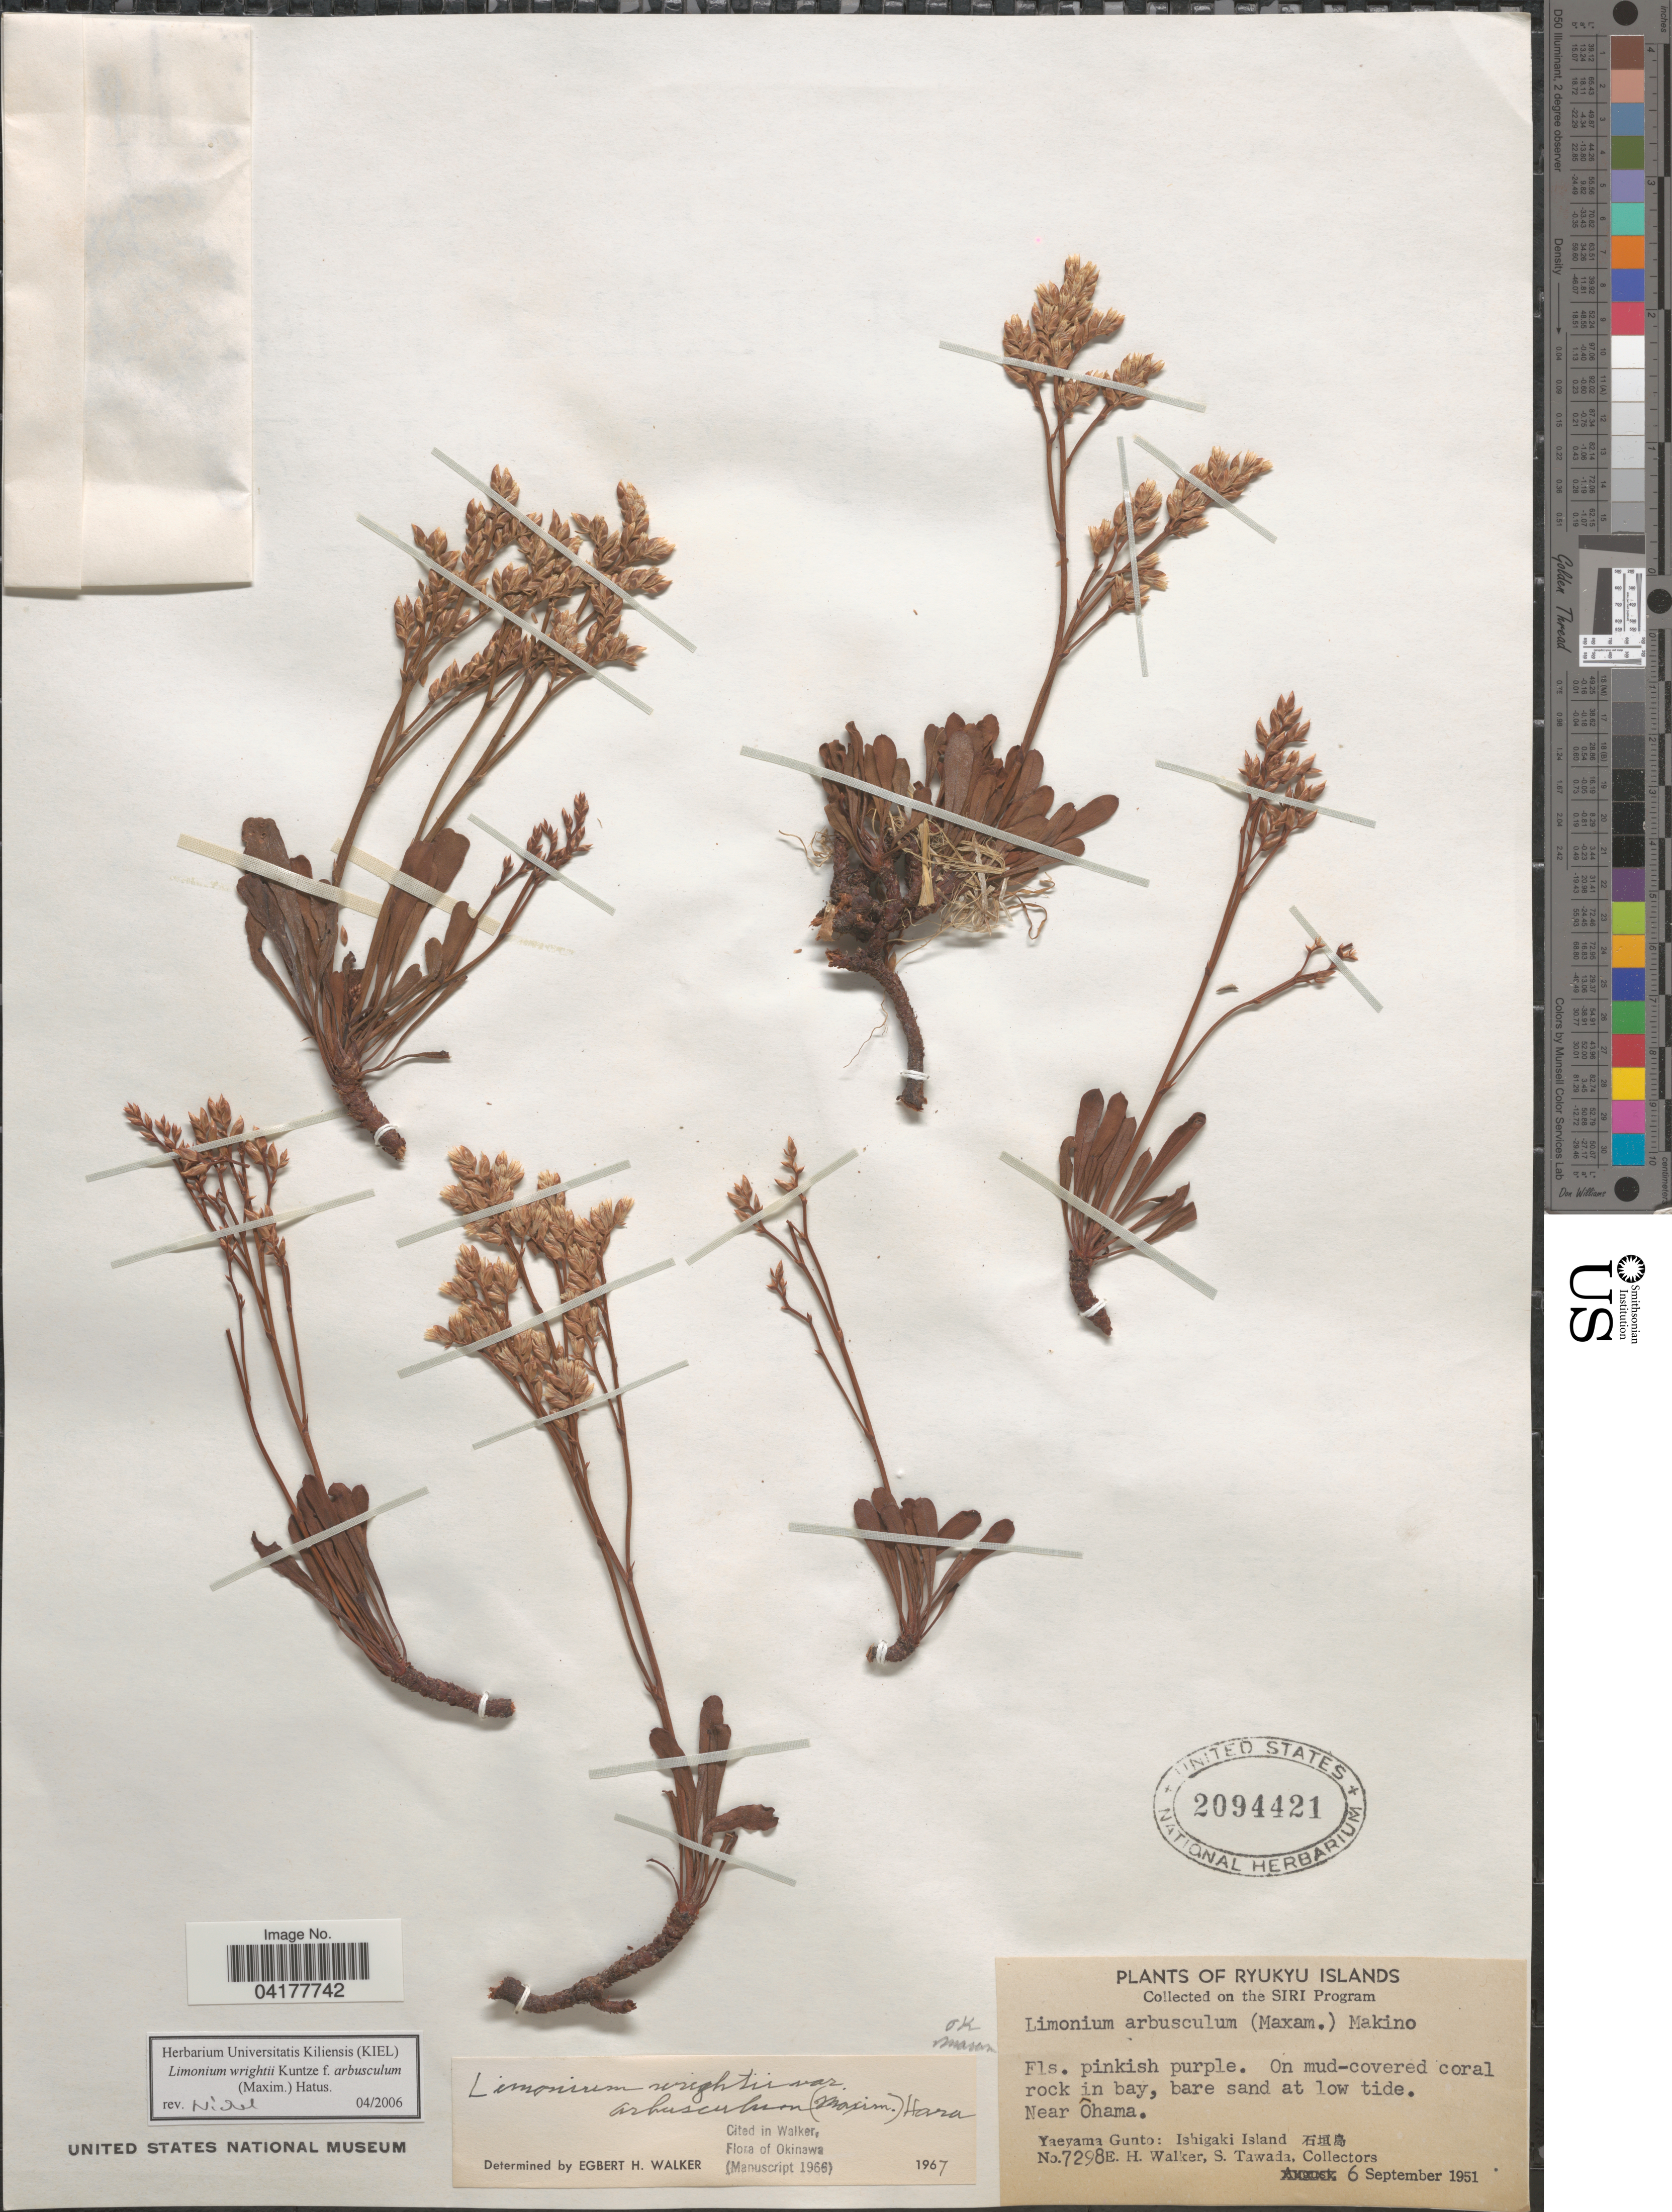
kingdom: Plantae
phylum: Tracheophyta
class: Magnoliopsida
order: Caryophyllales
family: Plumbaginaceae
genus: Limonium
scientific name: Limonium wrightii var. arbusculum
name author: (Maxim.) Hara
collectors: E. H. Walker & S. Tawada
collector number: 7298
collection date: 1951-09-06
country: Japan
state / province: Okinawa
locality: Ryukyu Islands. On the Siri Program [unsure placement]. Near Ôhama. Yaeyama Gunto: Ishigaki Island.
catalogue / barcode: US 2094421